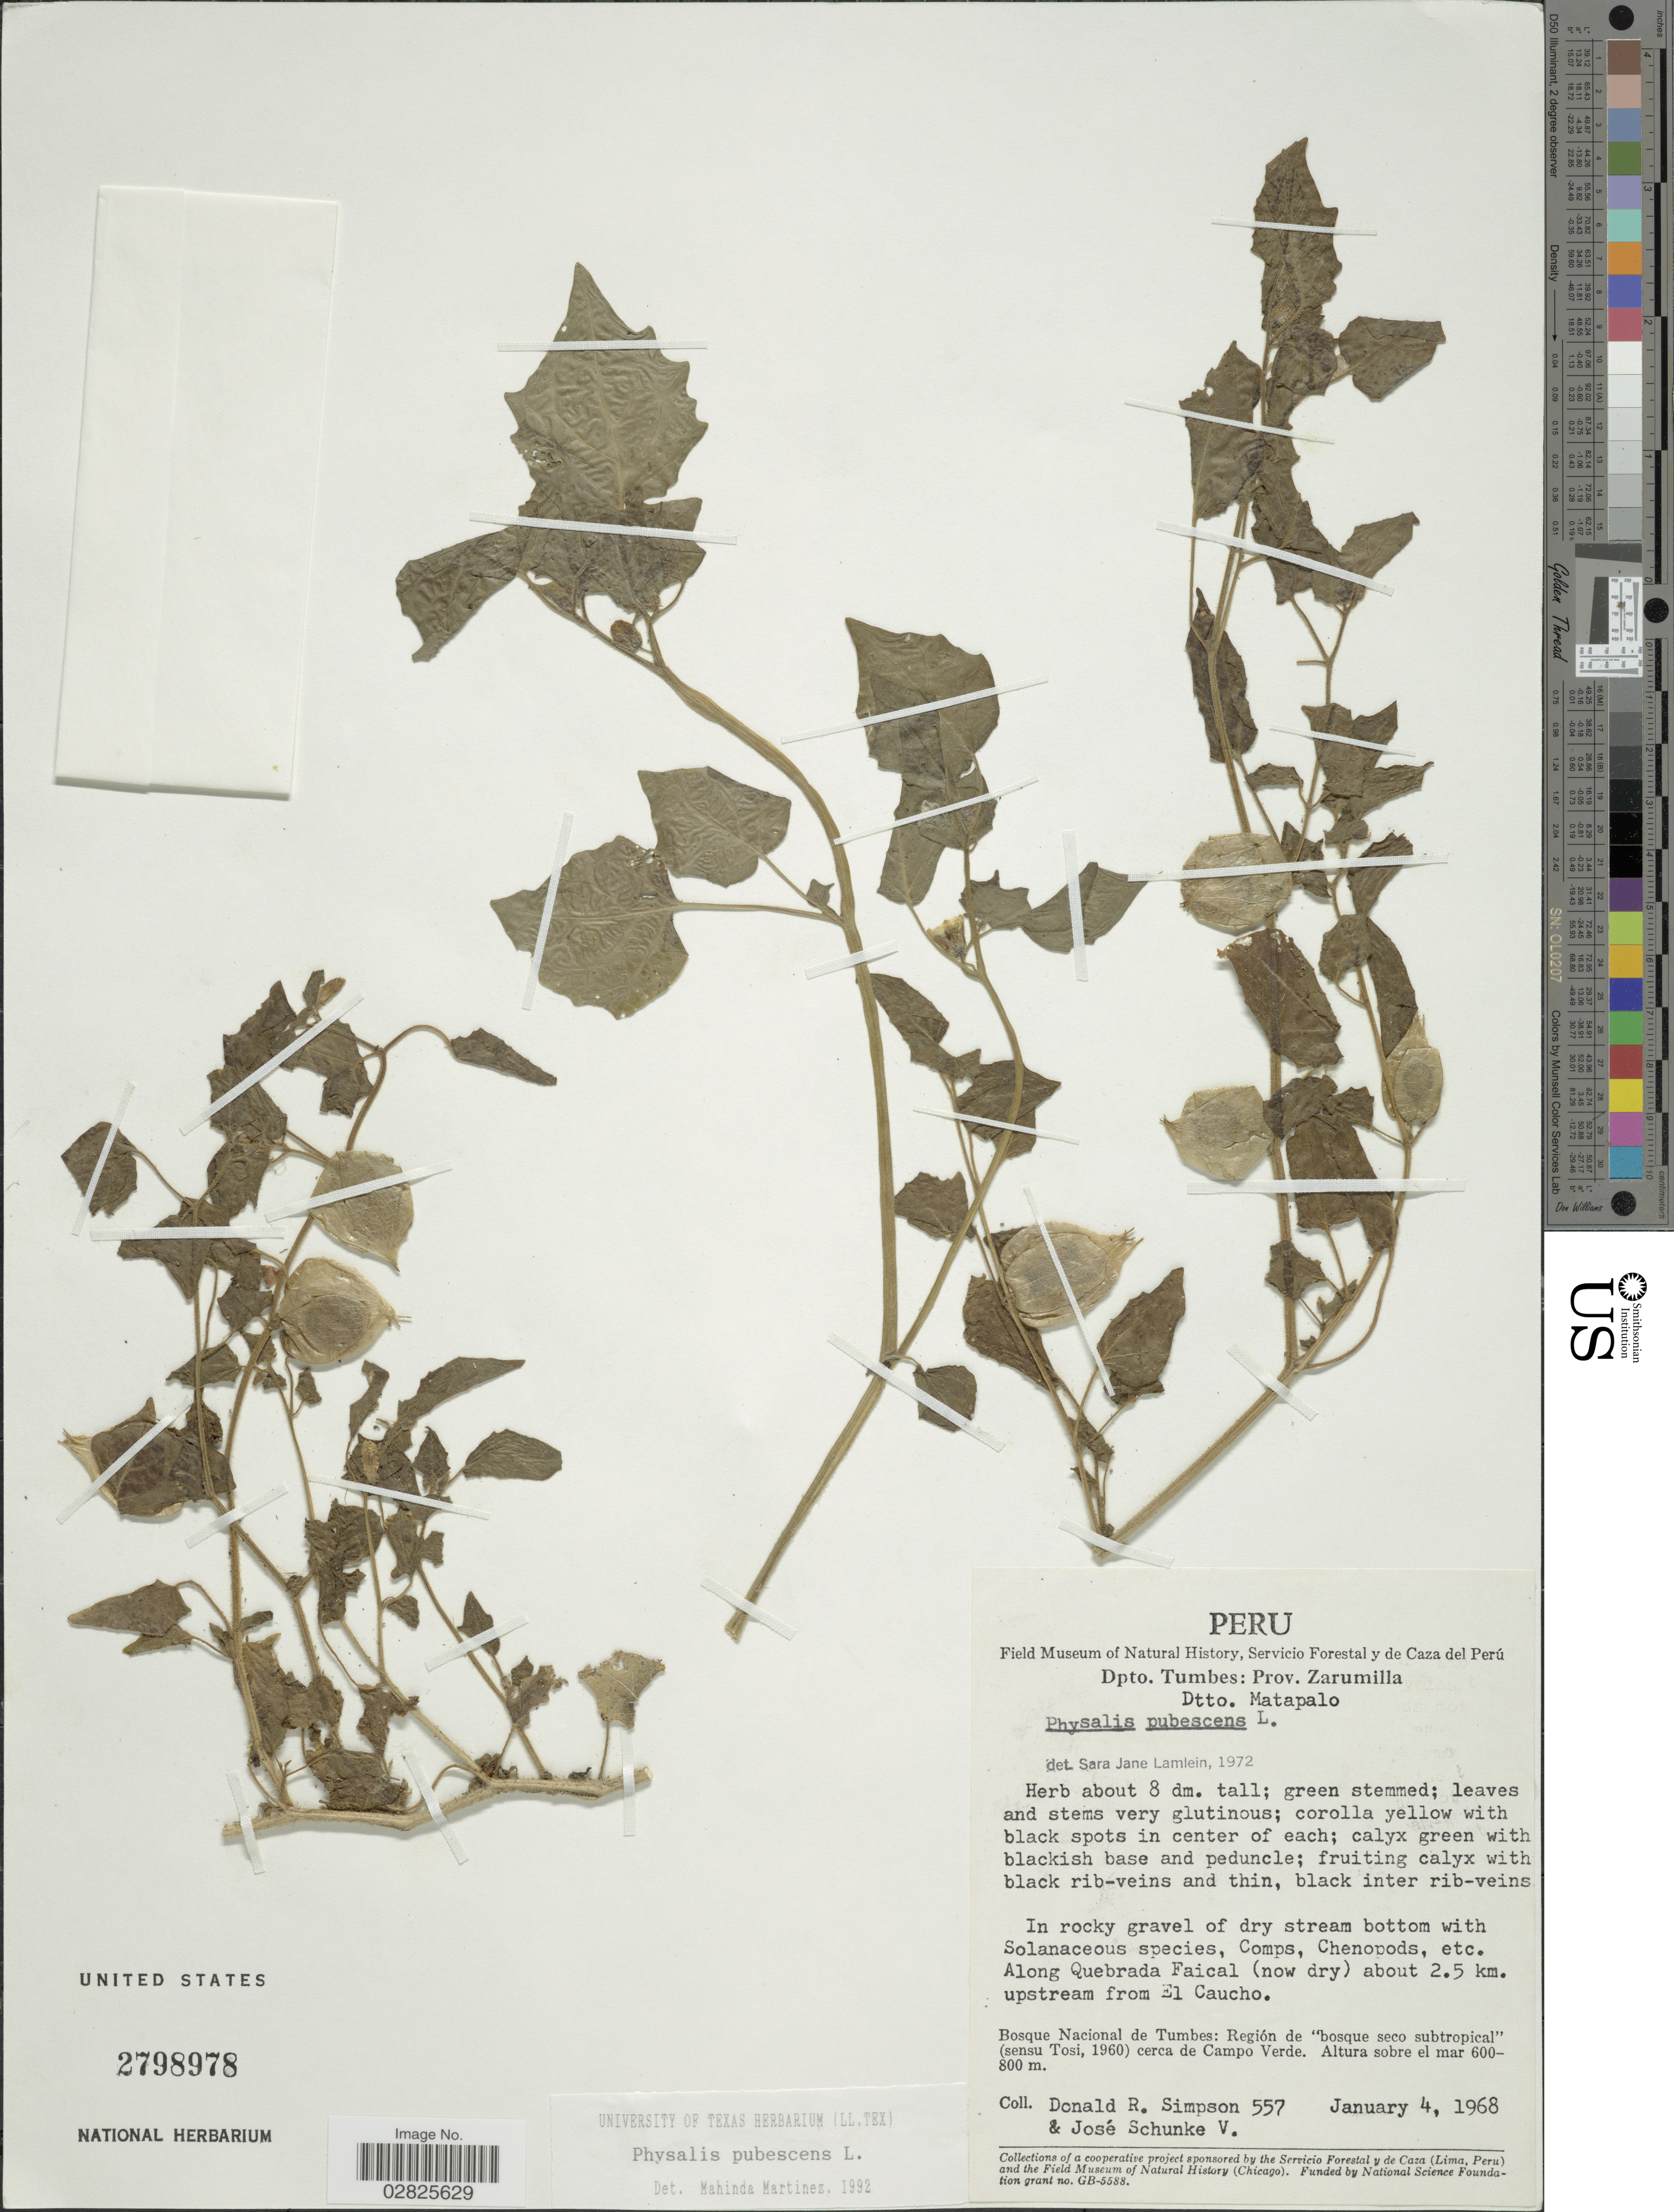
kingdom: Plantae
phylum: Tracheophyta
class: Magnoliopsida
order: Solanales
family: Solanaceae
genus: Physalis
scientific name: Physalis pubescens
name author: L.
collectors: D. R. Simpson & J. Schunke Vigo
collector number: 557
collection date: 1968-01-04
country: Peru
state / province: Tumbes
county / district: Zarumilla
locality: Dpto. Tumbes: Prov. Zarumilla. Dtto. Matapalo. Along Quebrada Faical (now dry) about 2.5 km. upstream from El Caucho. Bosque Nacional de Tumbes: Región de "bosque seco subtropical" (sensu Tosi, 1960) cerca de Campo Verde.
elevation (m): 600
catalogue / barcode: US 2798978